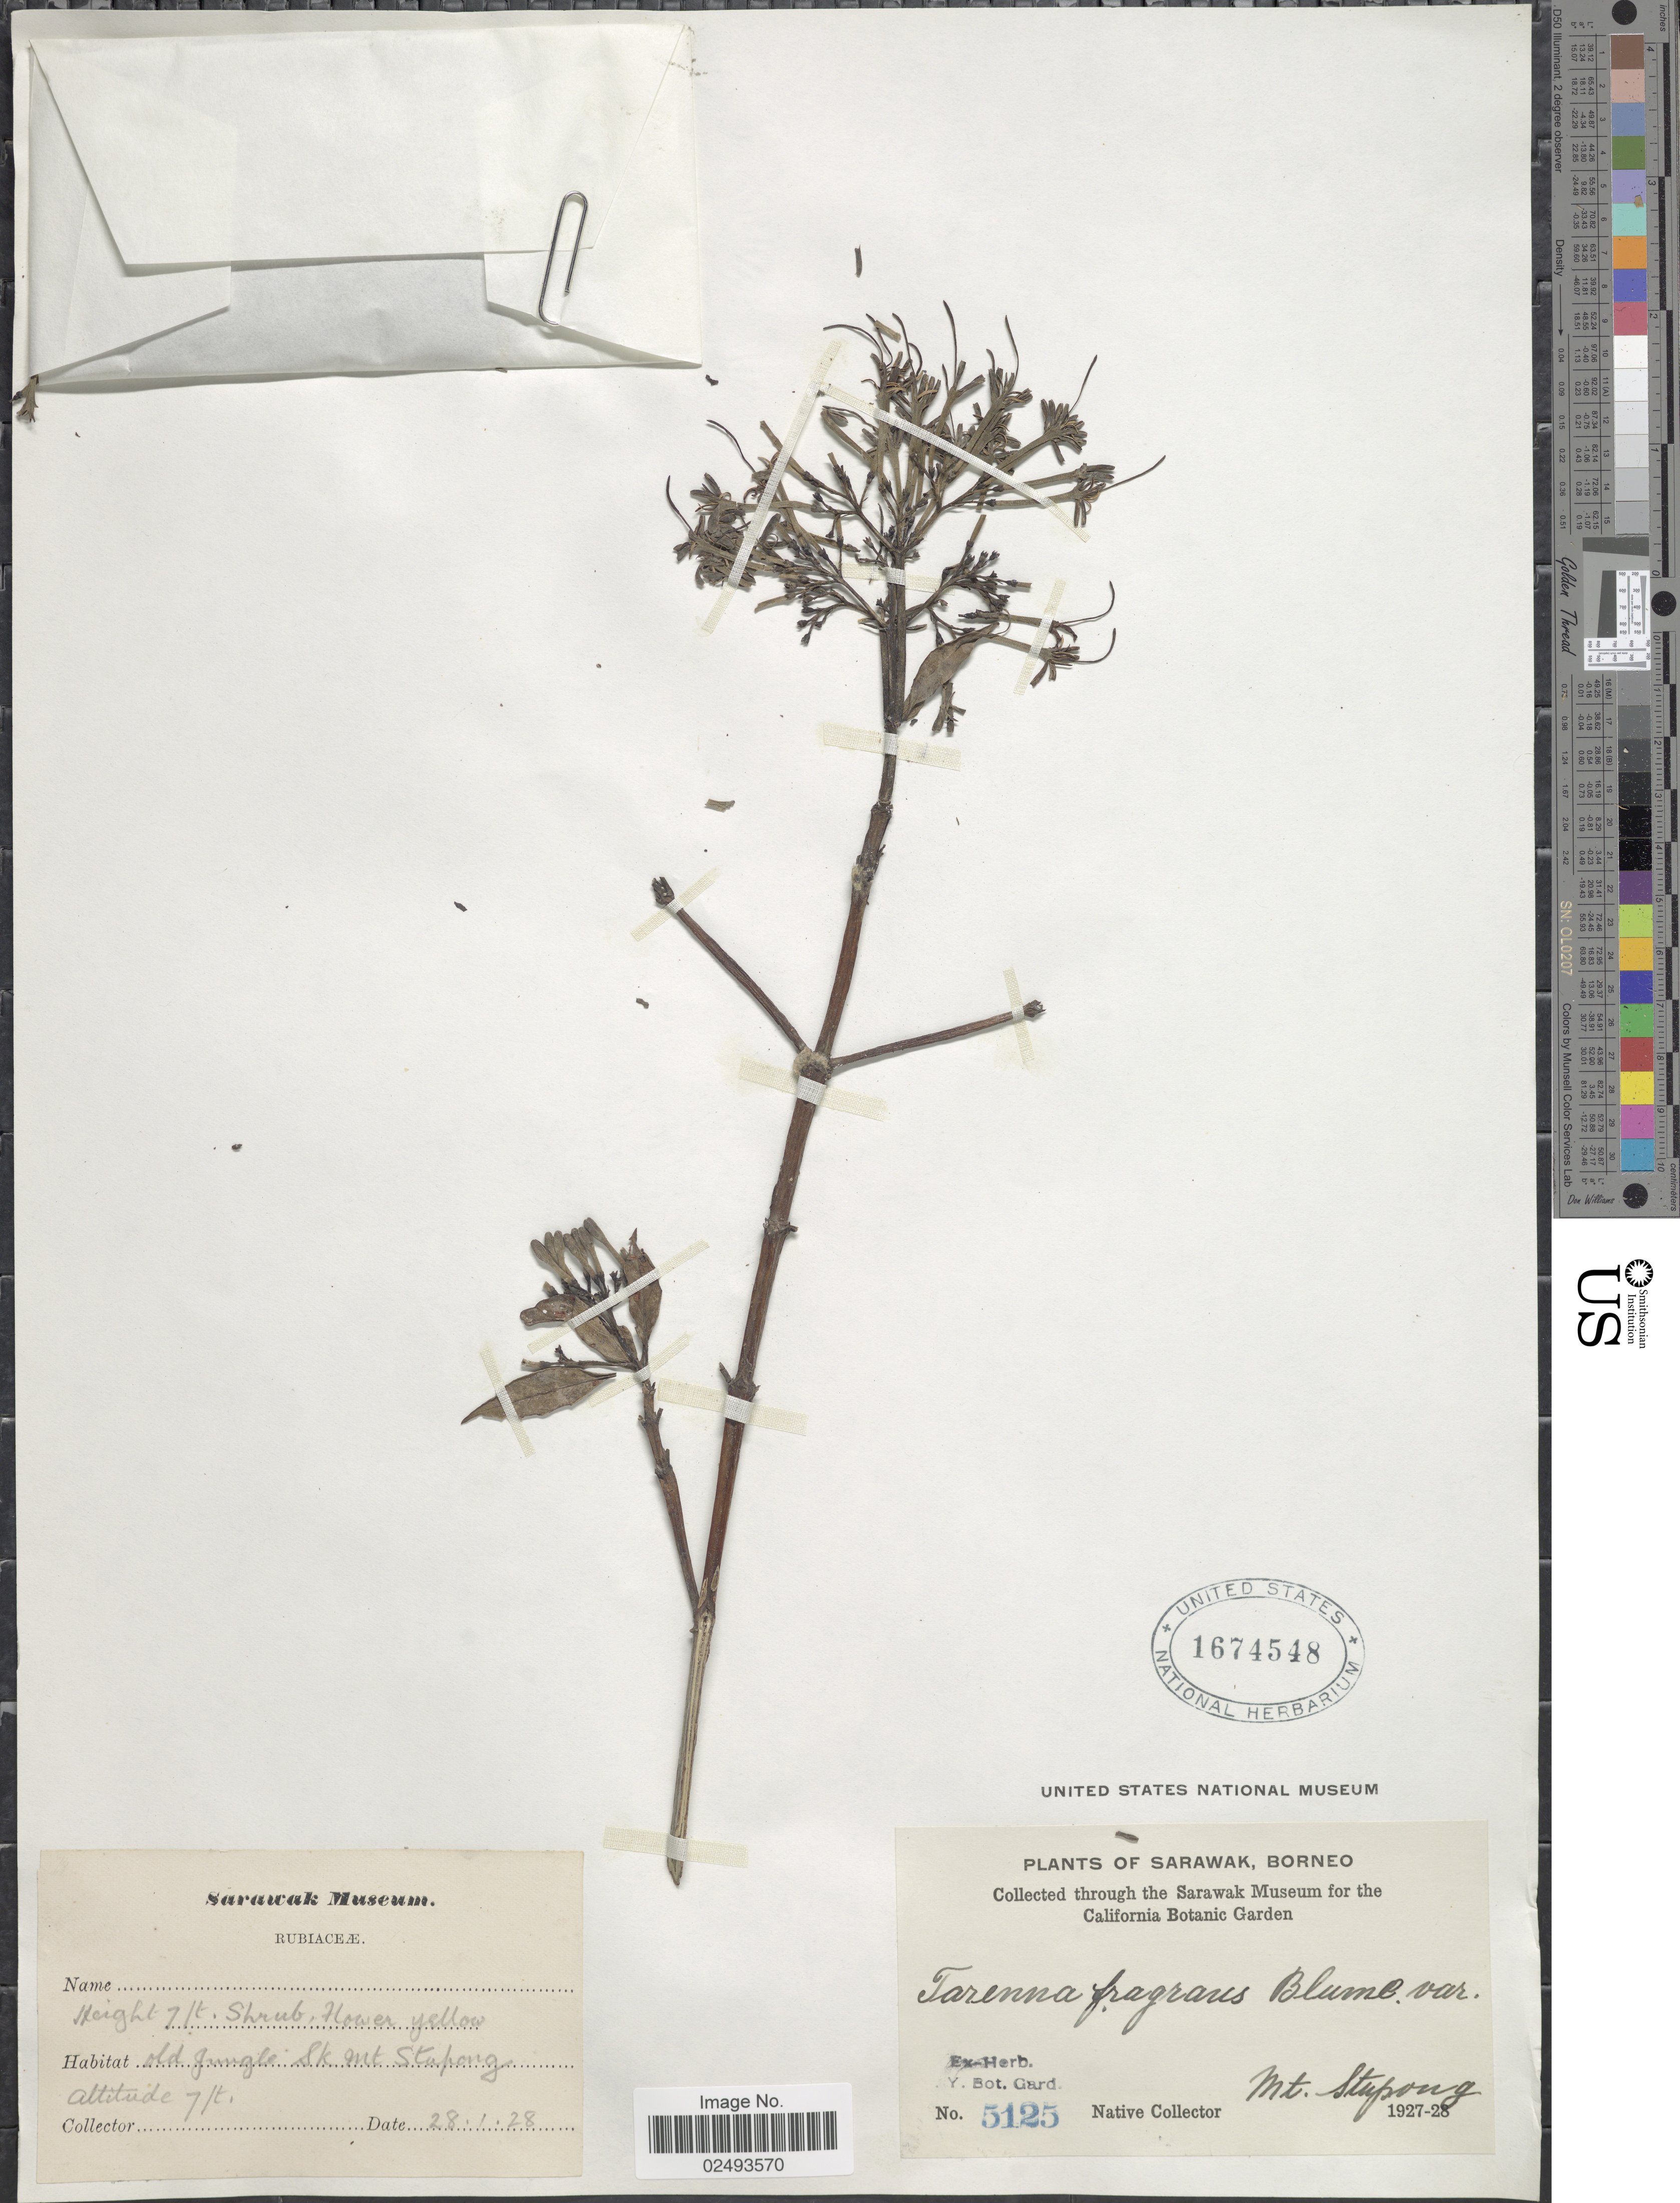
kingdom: Plantae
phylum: Tracheophyta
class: Magnoliopsida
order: Gentianales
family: Rubiaceae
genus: Tarenna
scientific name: Tarenna fragrans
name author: (Blume) Koord. & Valeton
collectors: Native collector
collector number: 5125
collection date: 1928-01-28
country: Malaysia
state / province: Sarawak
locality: Borneo, through the Sarawak Museum, old jungle Sk, mt. Stapong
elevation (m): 2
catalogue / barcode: US 1674548